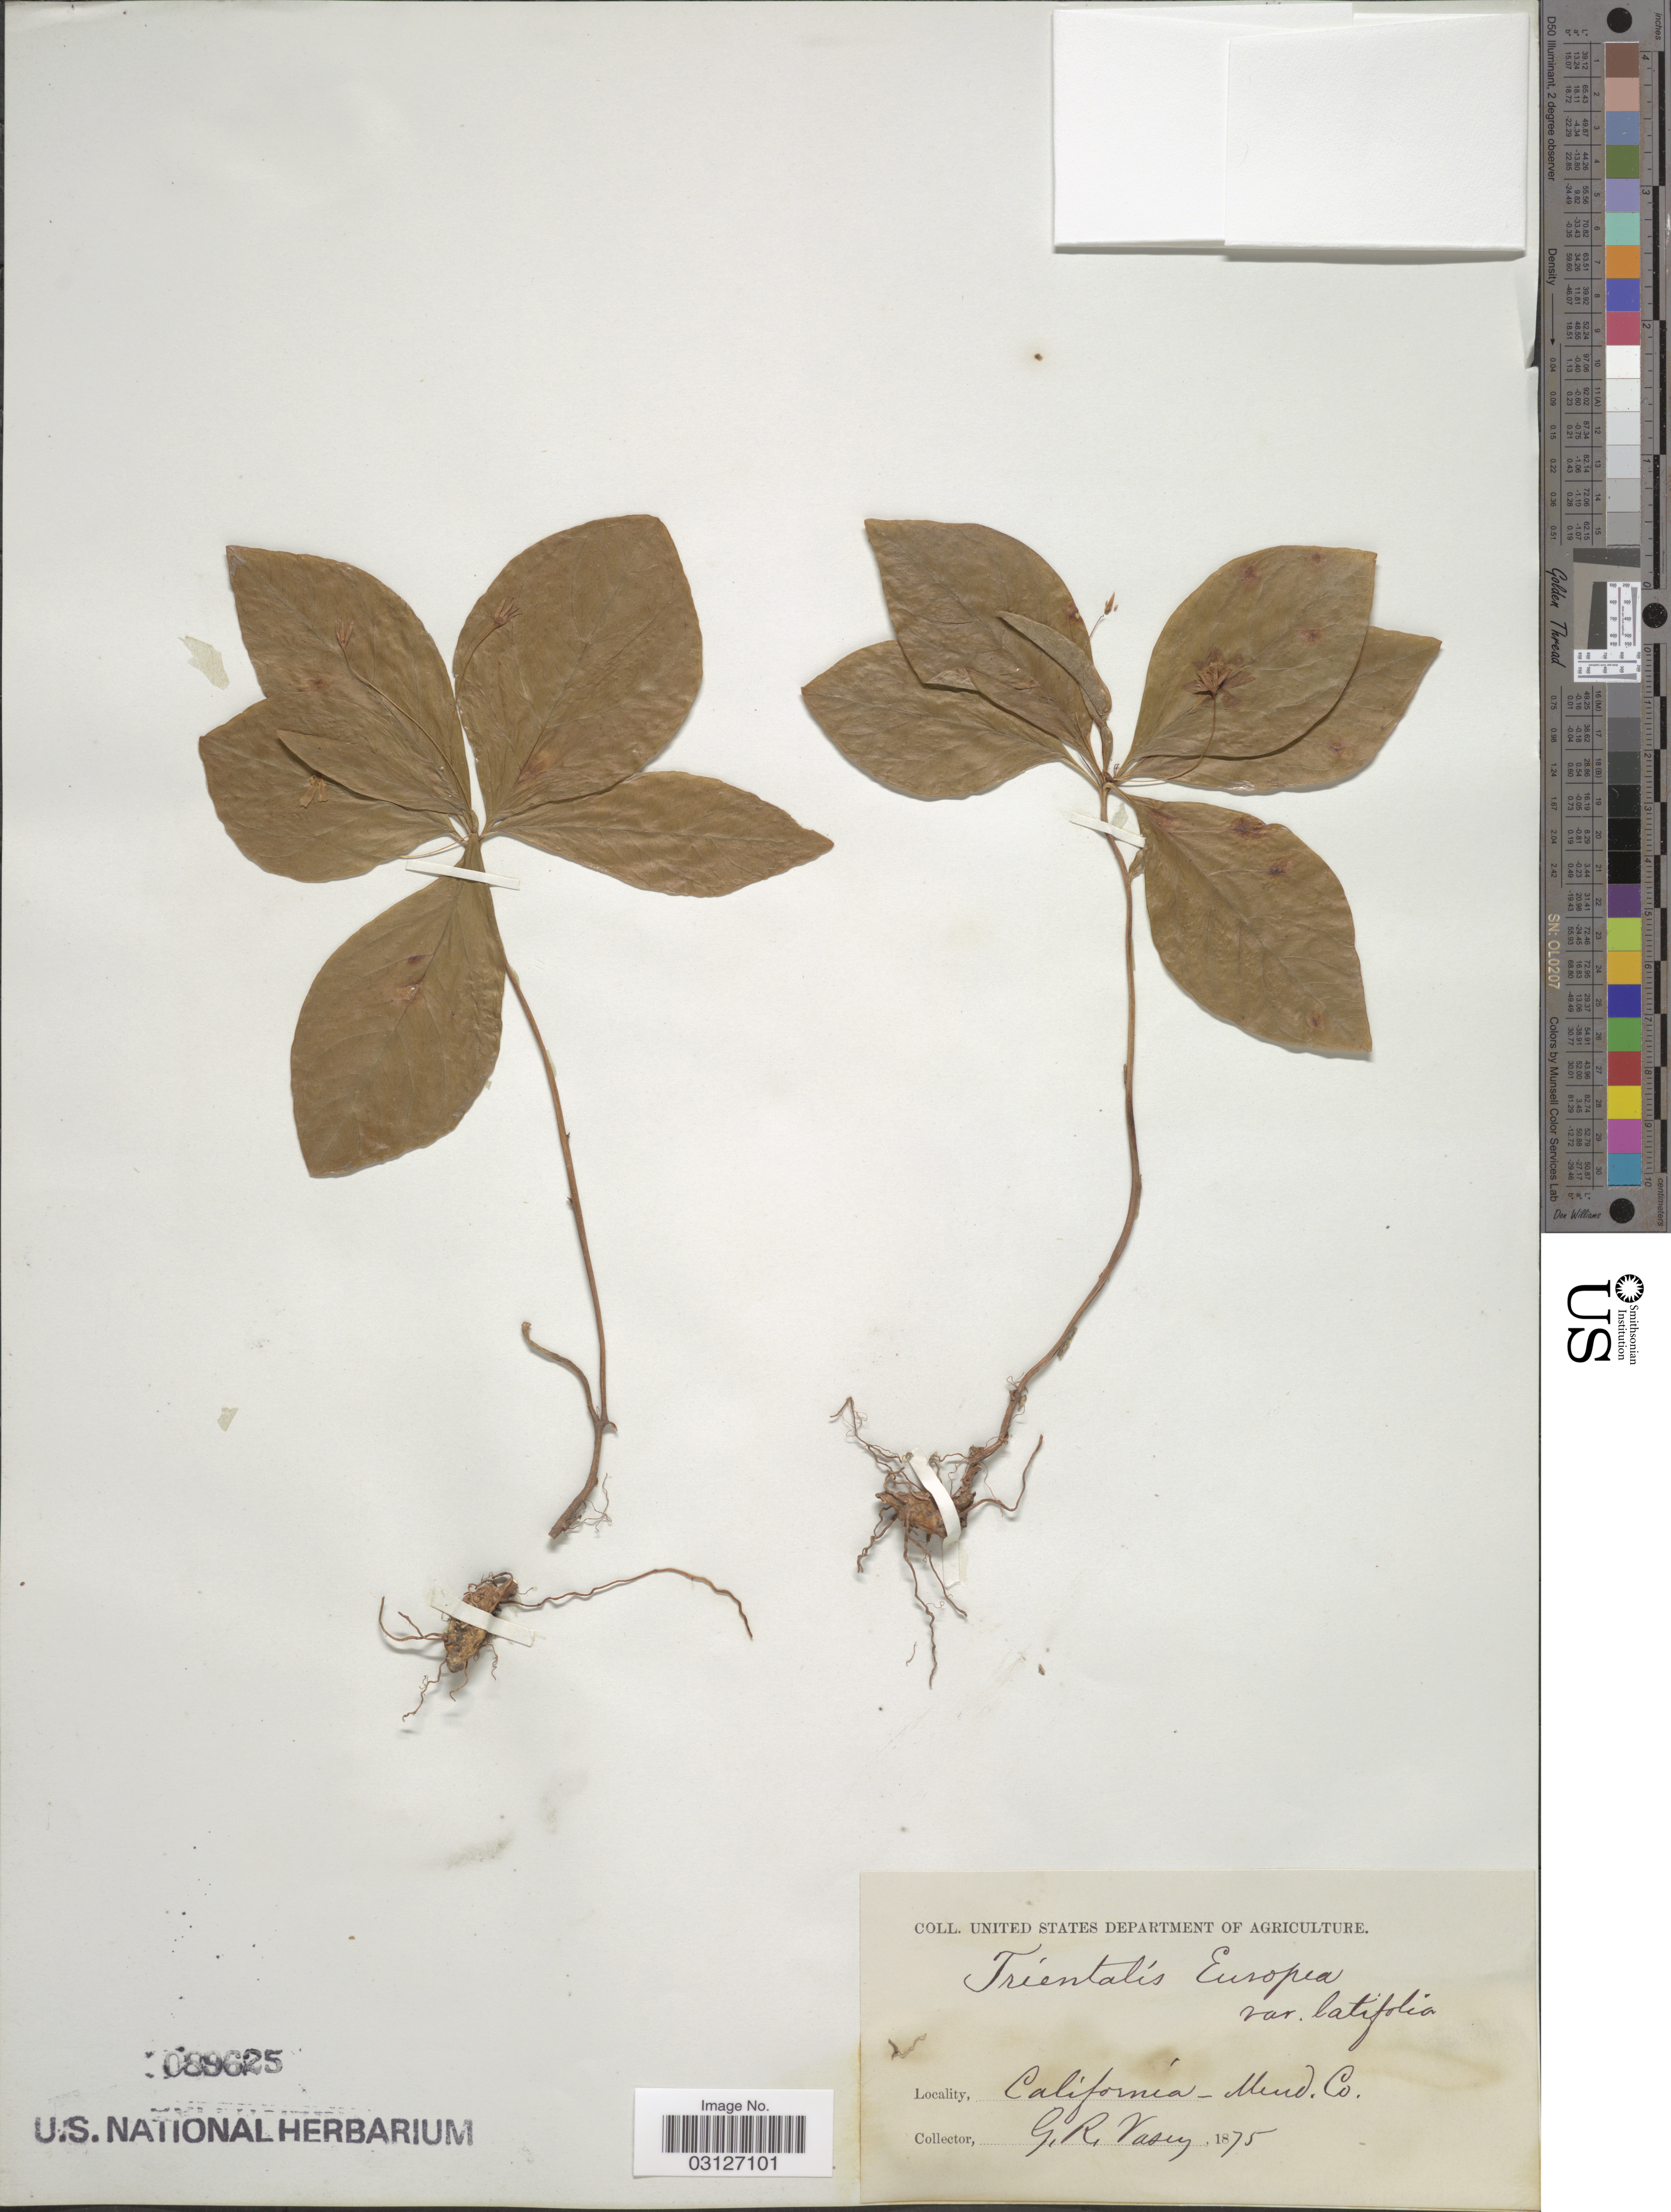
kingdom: Plantae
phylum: Tracheophyta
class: Magnoliopsida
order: Ericales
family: Primulaceae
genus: Trientalis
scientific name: Trientalis latifolia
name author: Hook.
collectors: G. R. Vasey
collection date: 1875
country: United States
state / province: California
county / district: Mendocino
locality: Mend. Co.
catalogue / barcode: US 89625